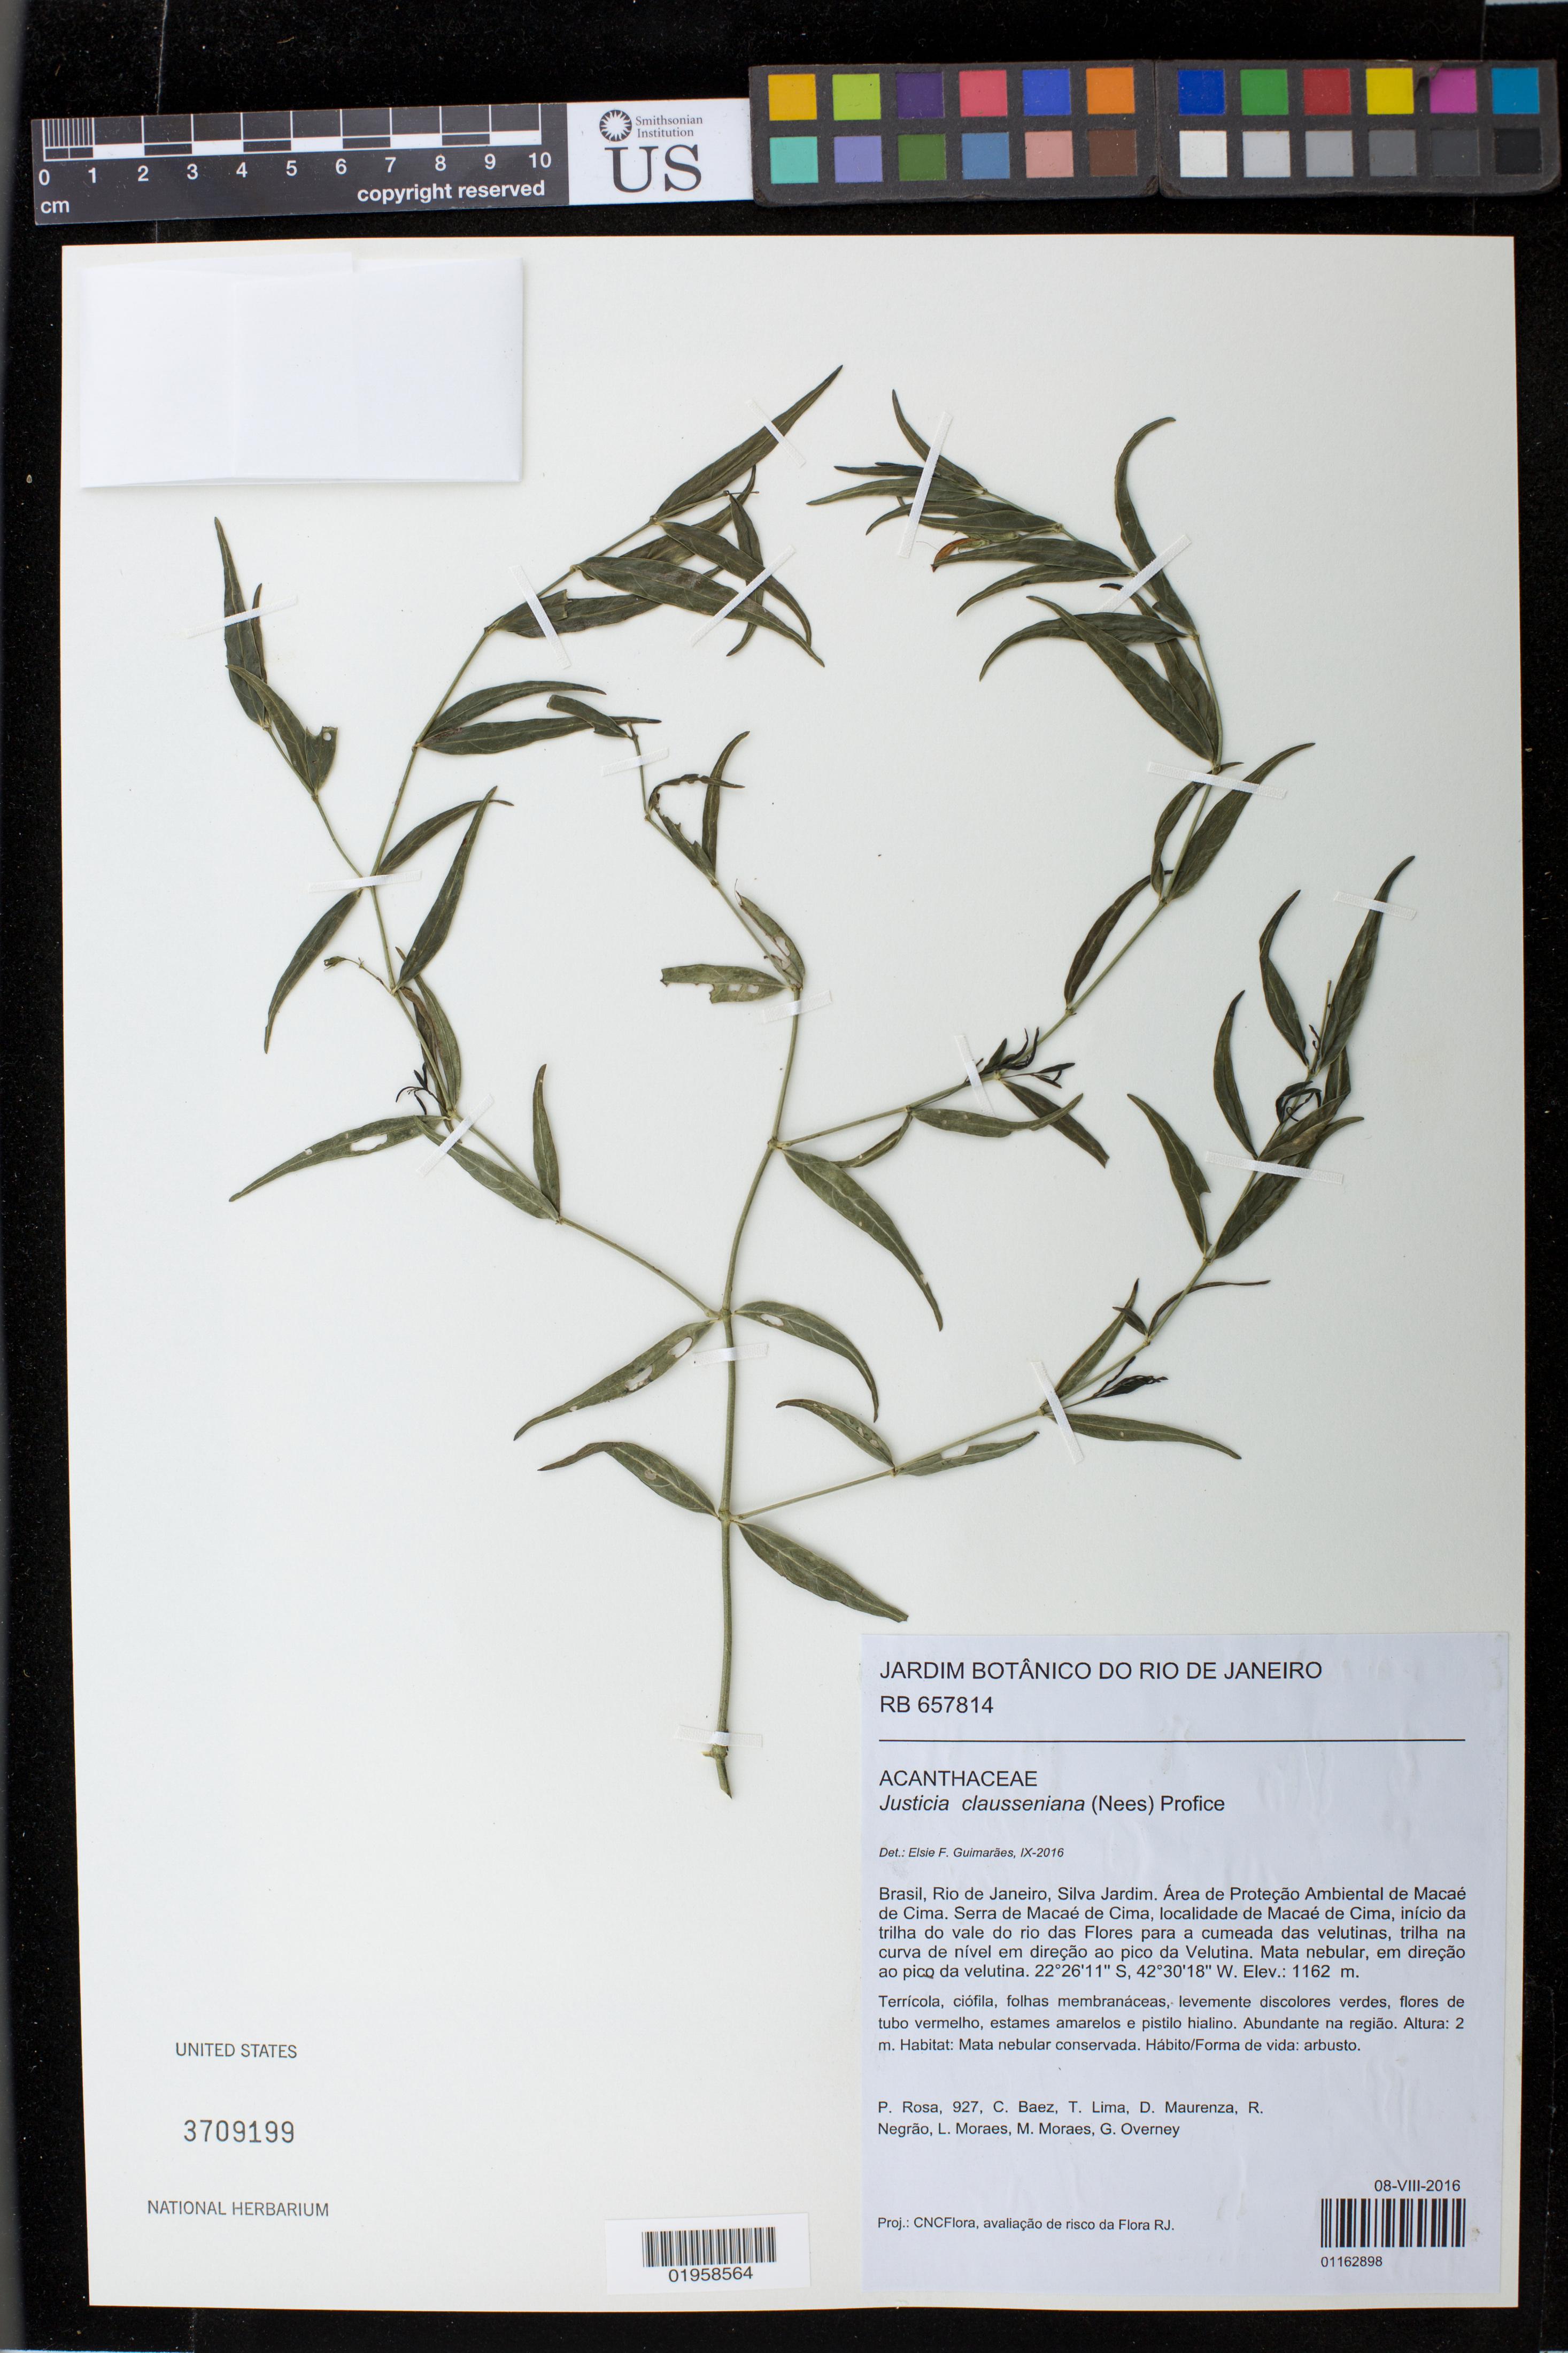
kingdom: Plantae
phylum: Tracheophyta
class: Magnoliopsida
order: Lamiales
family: Acanthaceae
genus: Justicia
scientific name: Justicia clausseniana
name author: (Nees) Profice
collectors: P. Rosa, C. Baez, T. Lima, D. Maurenza, R. Negrão, L. Moraes, M. Moraes & G. Overney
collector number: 927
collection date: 2016-08-08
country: Brazil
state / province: Rio de Janeiro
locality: Silva Jardim. Area de Protecao Ambiental de Macae de Cima. Serra de Macae de Cima, localidade de Macae de Cima, inicio da trilha do vale do rio das Flores para a cumeada das veluntinas.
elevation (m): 1162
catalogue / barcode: US 3709199